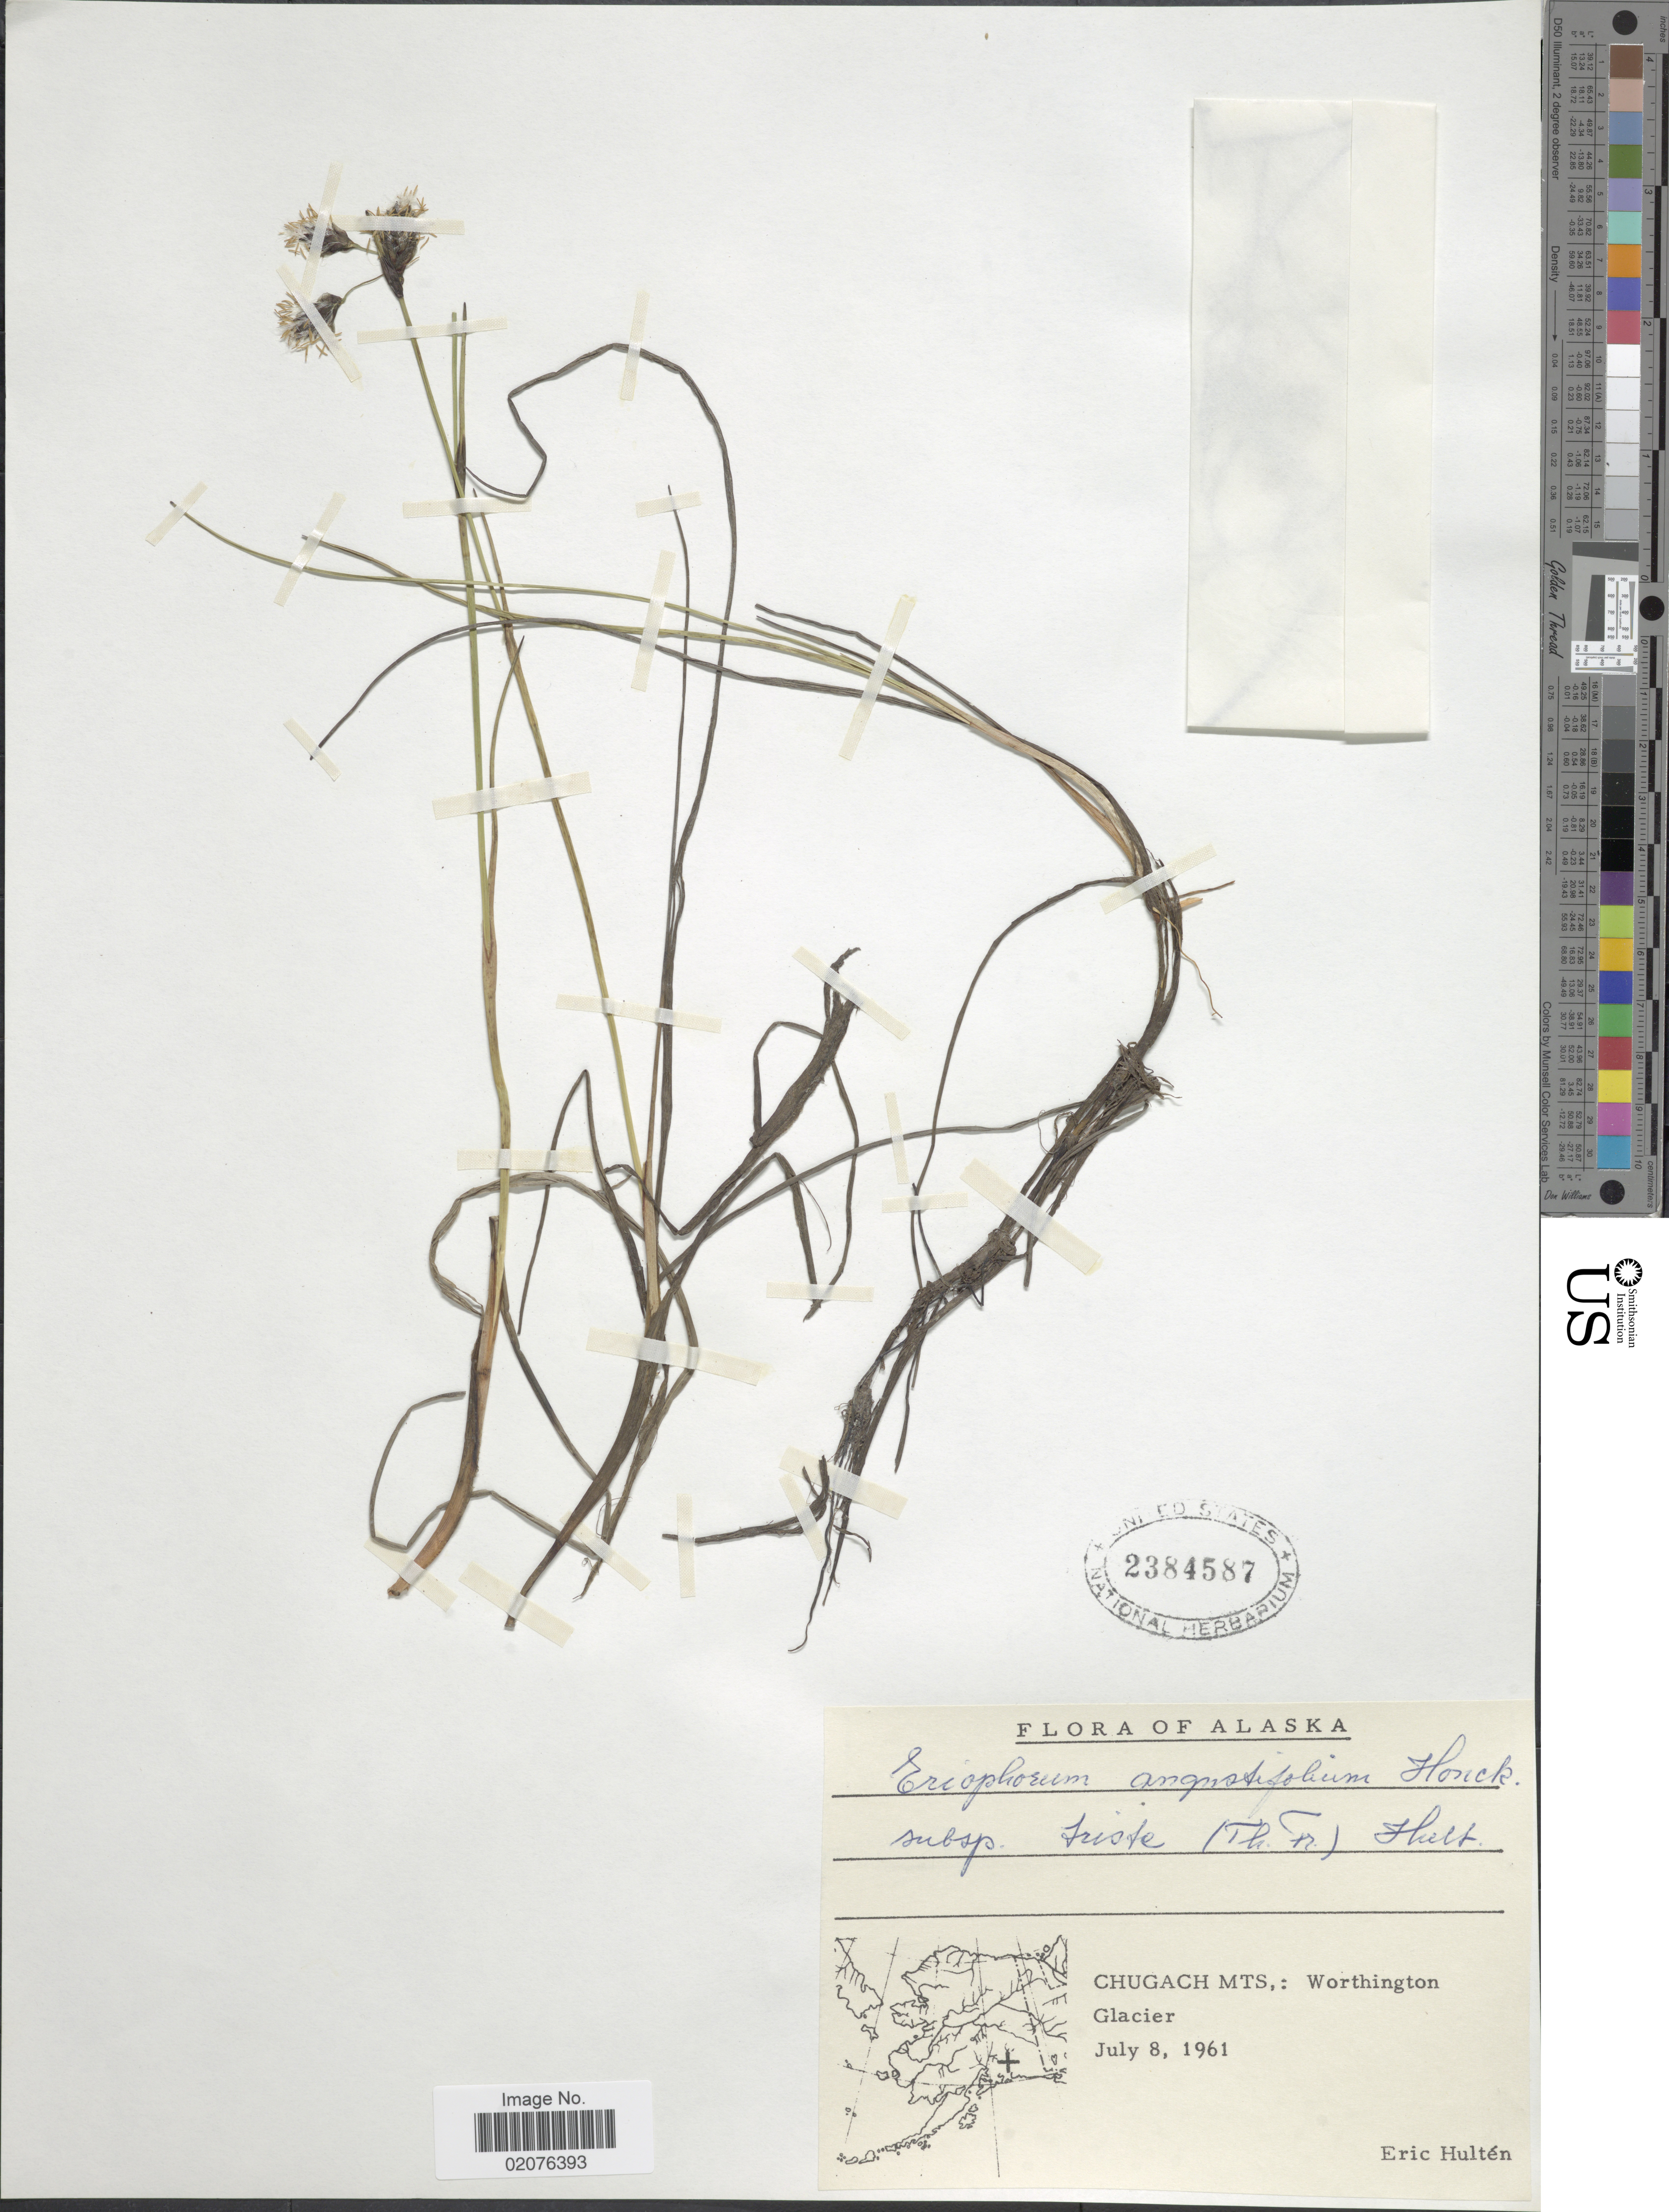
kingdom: Plantae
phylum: Tracheophyta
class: Liliopsida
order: Poales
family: Cyperaceae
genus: Eriophorum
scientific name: Eriophorum angustifolium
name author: Honck.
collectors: E. G. Hultén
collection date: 1961-07-08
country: United States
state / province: Alaska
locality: Chuhach Mts: Worthington Glacier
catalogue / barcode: US 2384587